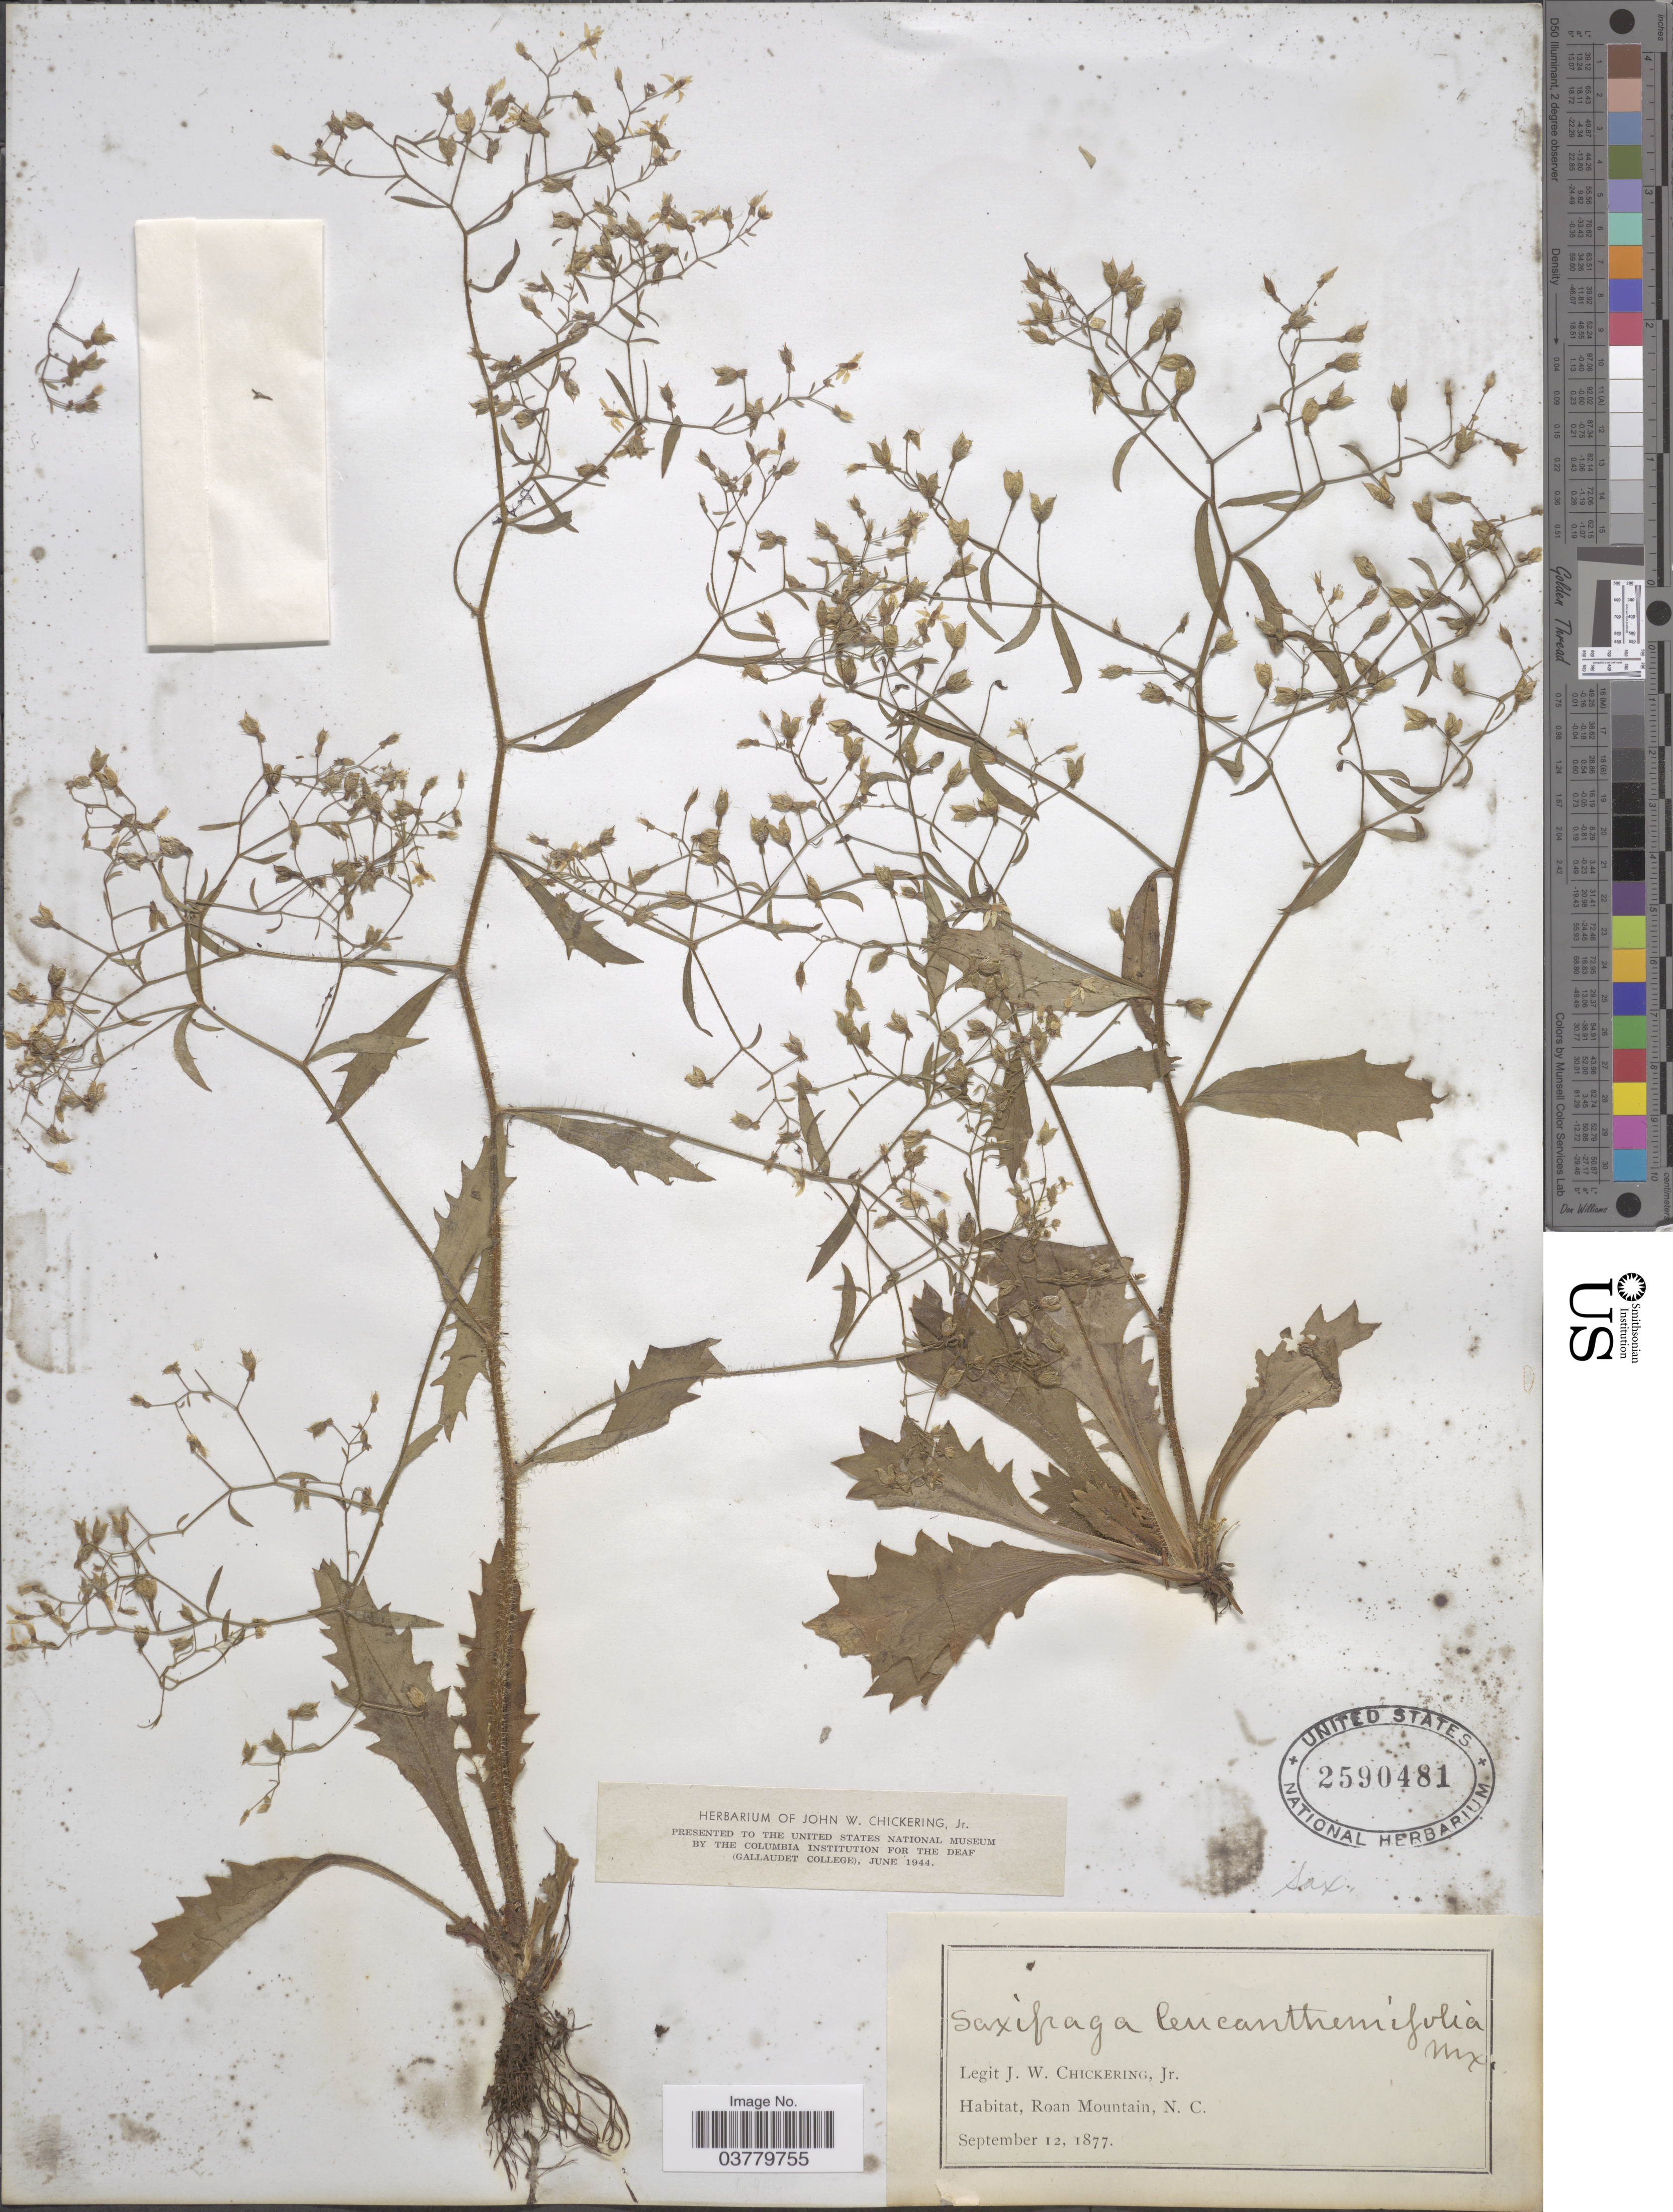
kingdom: Plantae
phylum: Tracheophyta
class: Magnoliopsida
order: Saxifragales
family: Saxifragaceae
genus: Micranthes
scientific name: Micranthes petiolaris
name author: (Raf.) Bush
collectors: J. Chickering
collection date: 1877-09-12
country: United States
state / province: North Carolina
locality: Roan Mountain.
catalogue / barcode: US 2590481